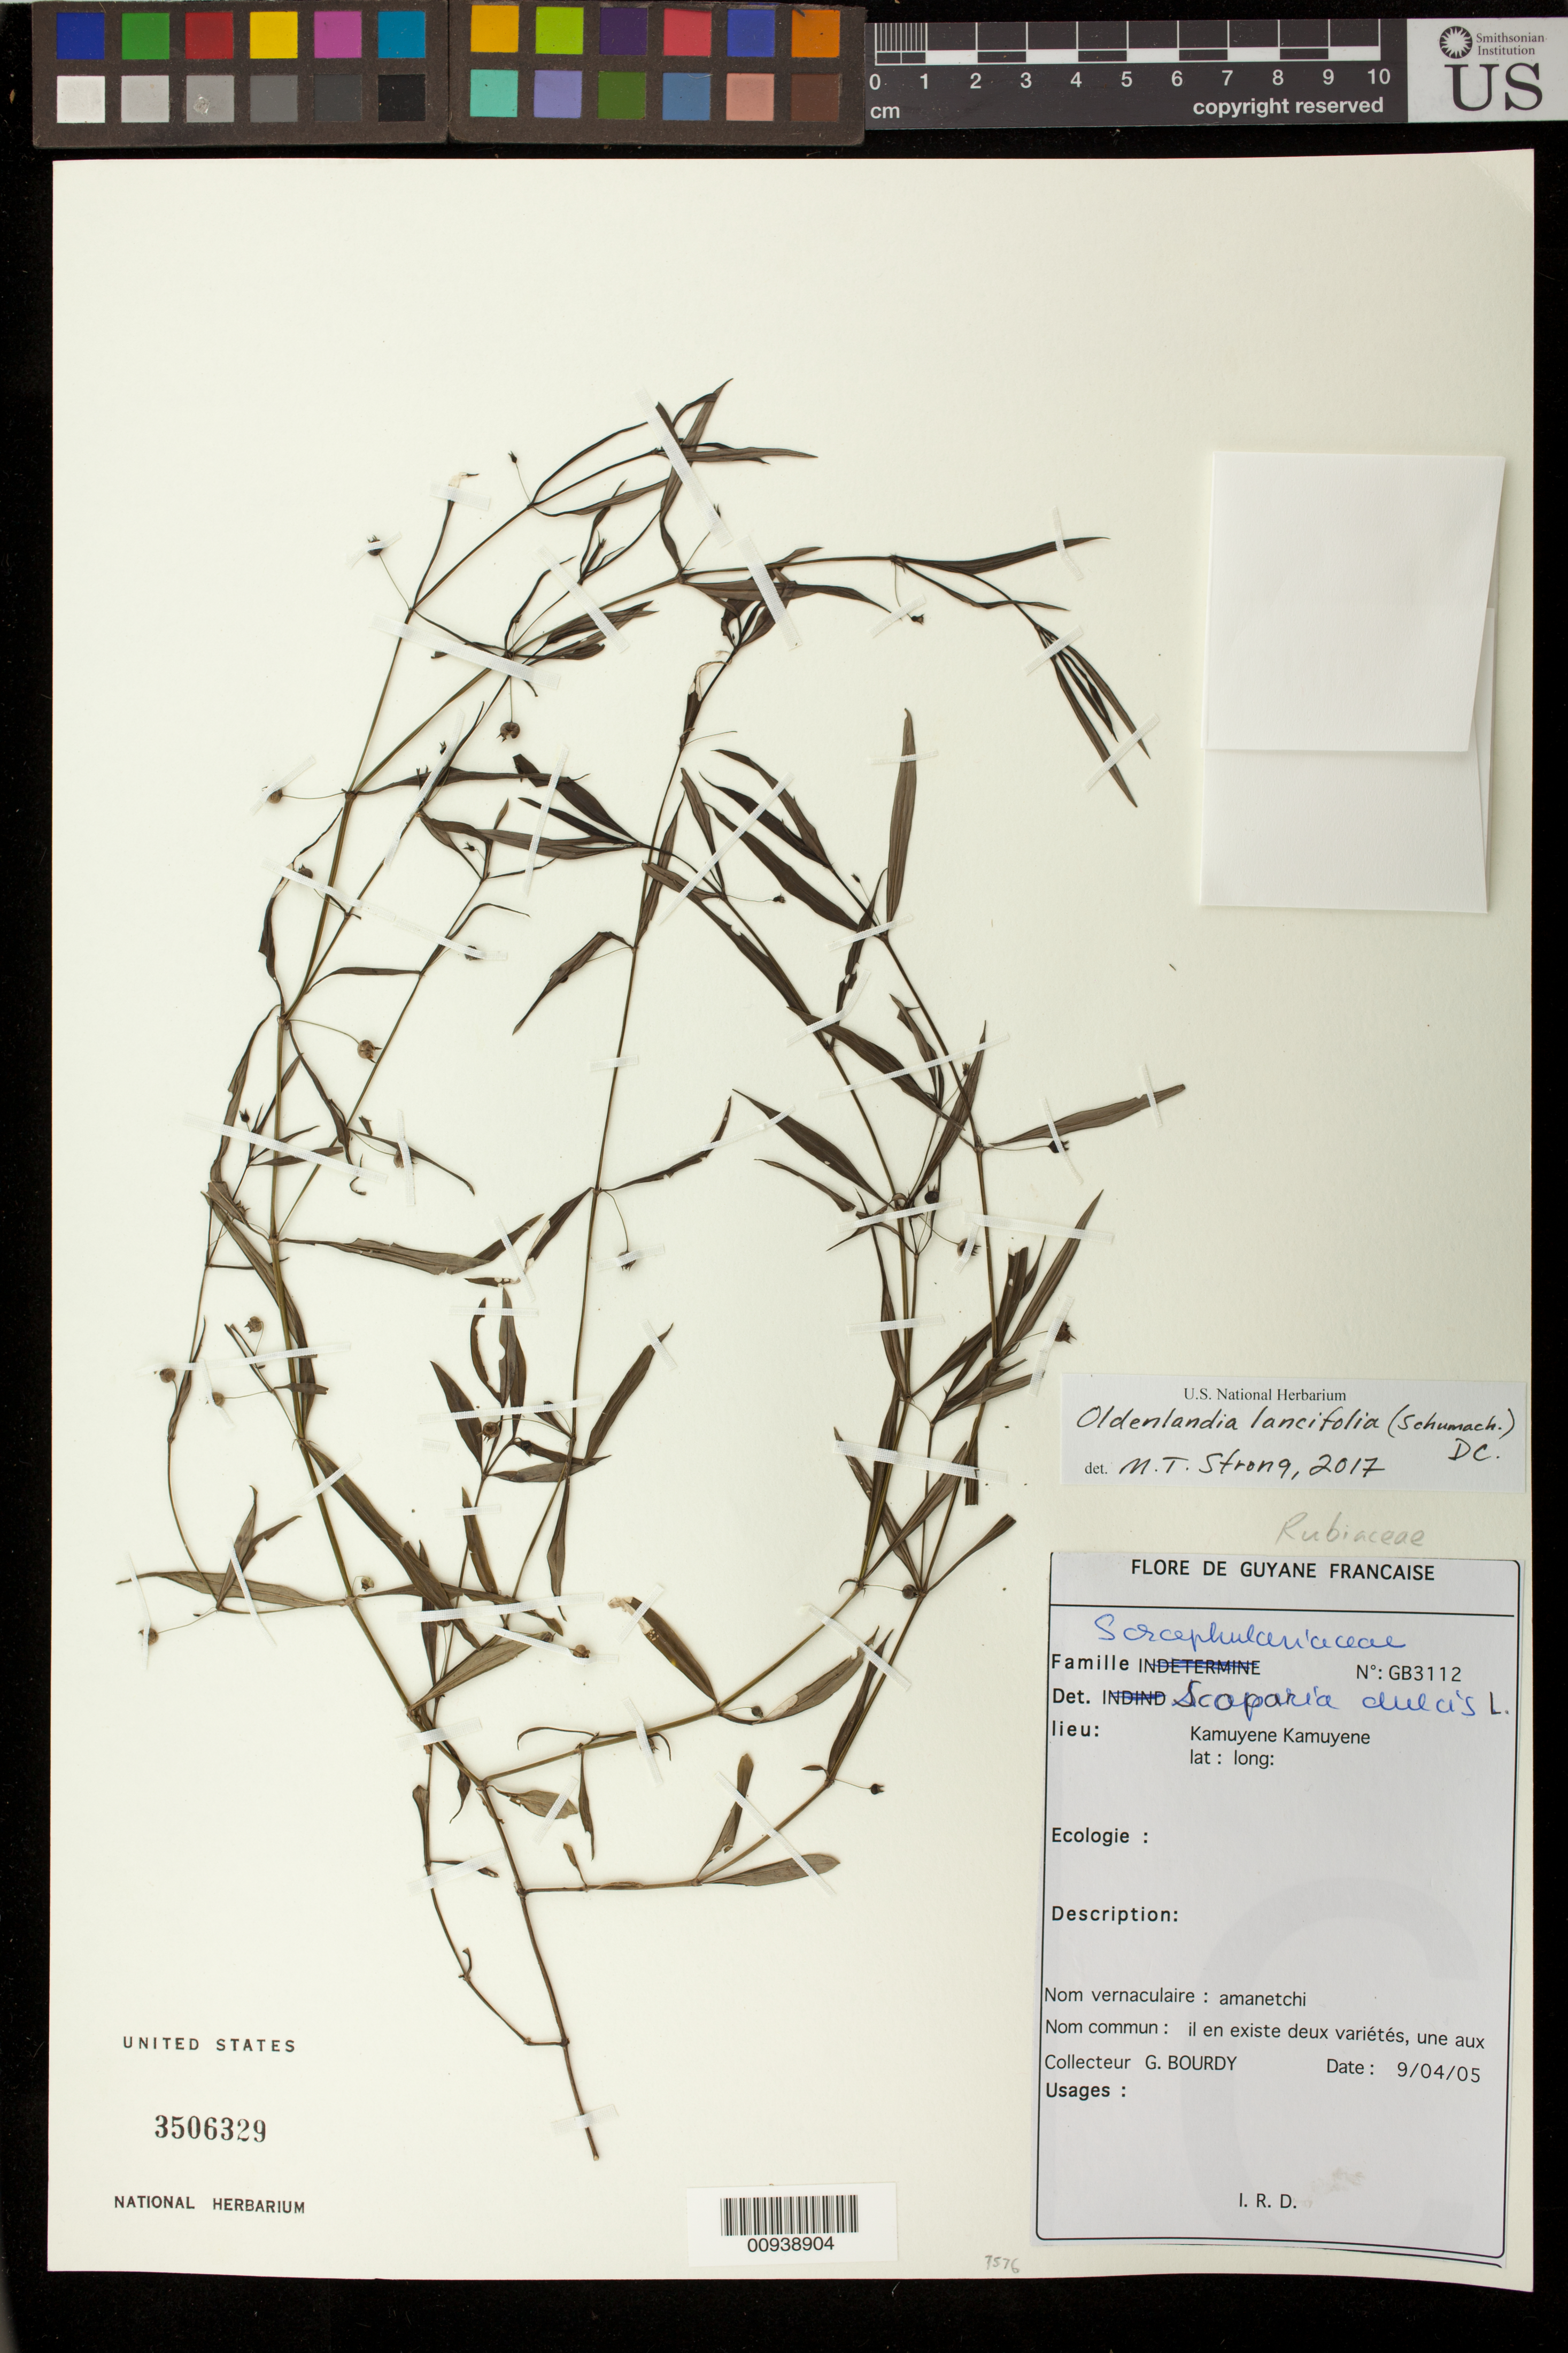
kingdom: Plantae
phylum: Tracheophyta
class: Magnoliopsida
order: Gentianales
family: Rubiaceae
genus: Oldenlandia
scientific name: Oldenlandia lancifolia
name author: (Schumach.) DC.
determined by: Strong, Mark T., (BOT), Smithsonian Institution - National Museum of Natural History (UNITED STATES)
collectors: G. Bourdy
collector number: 3112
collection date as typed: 9-Apr-05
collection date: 2005-04-09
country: French Guiana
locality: Kamuyene Kamuyene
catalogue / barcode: US 3506329